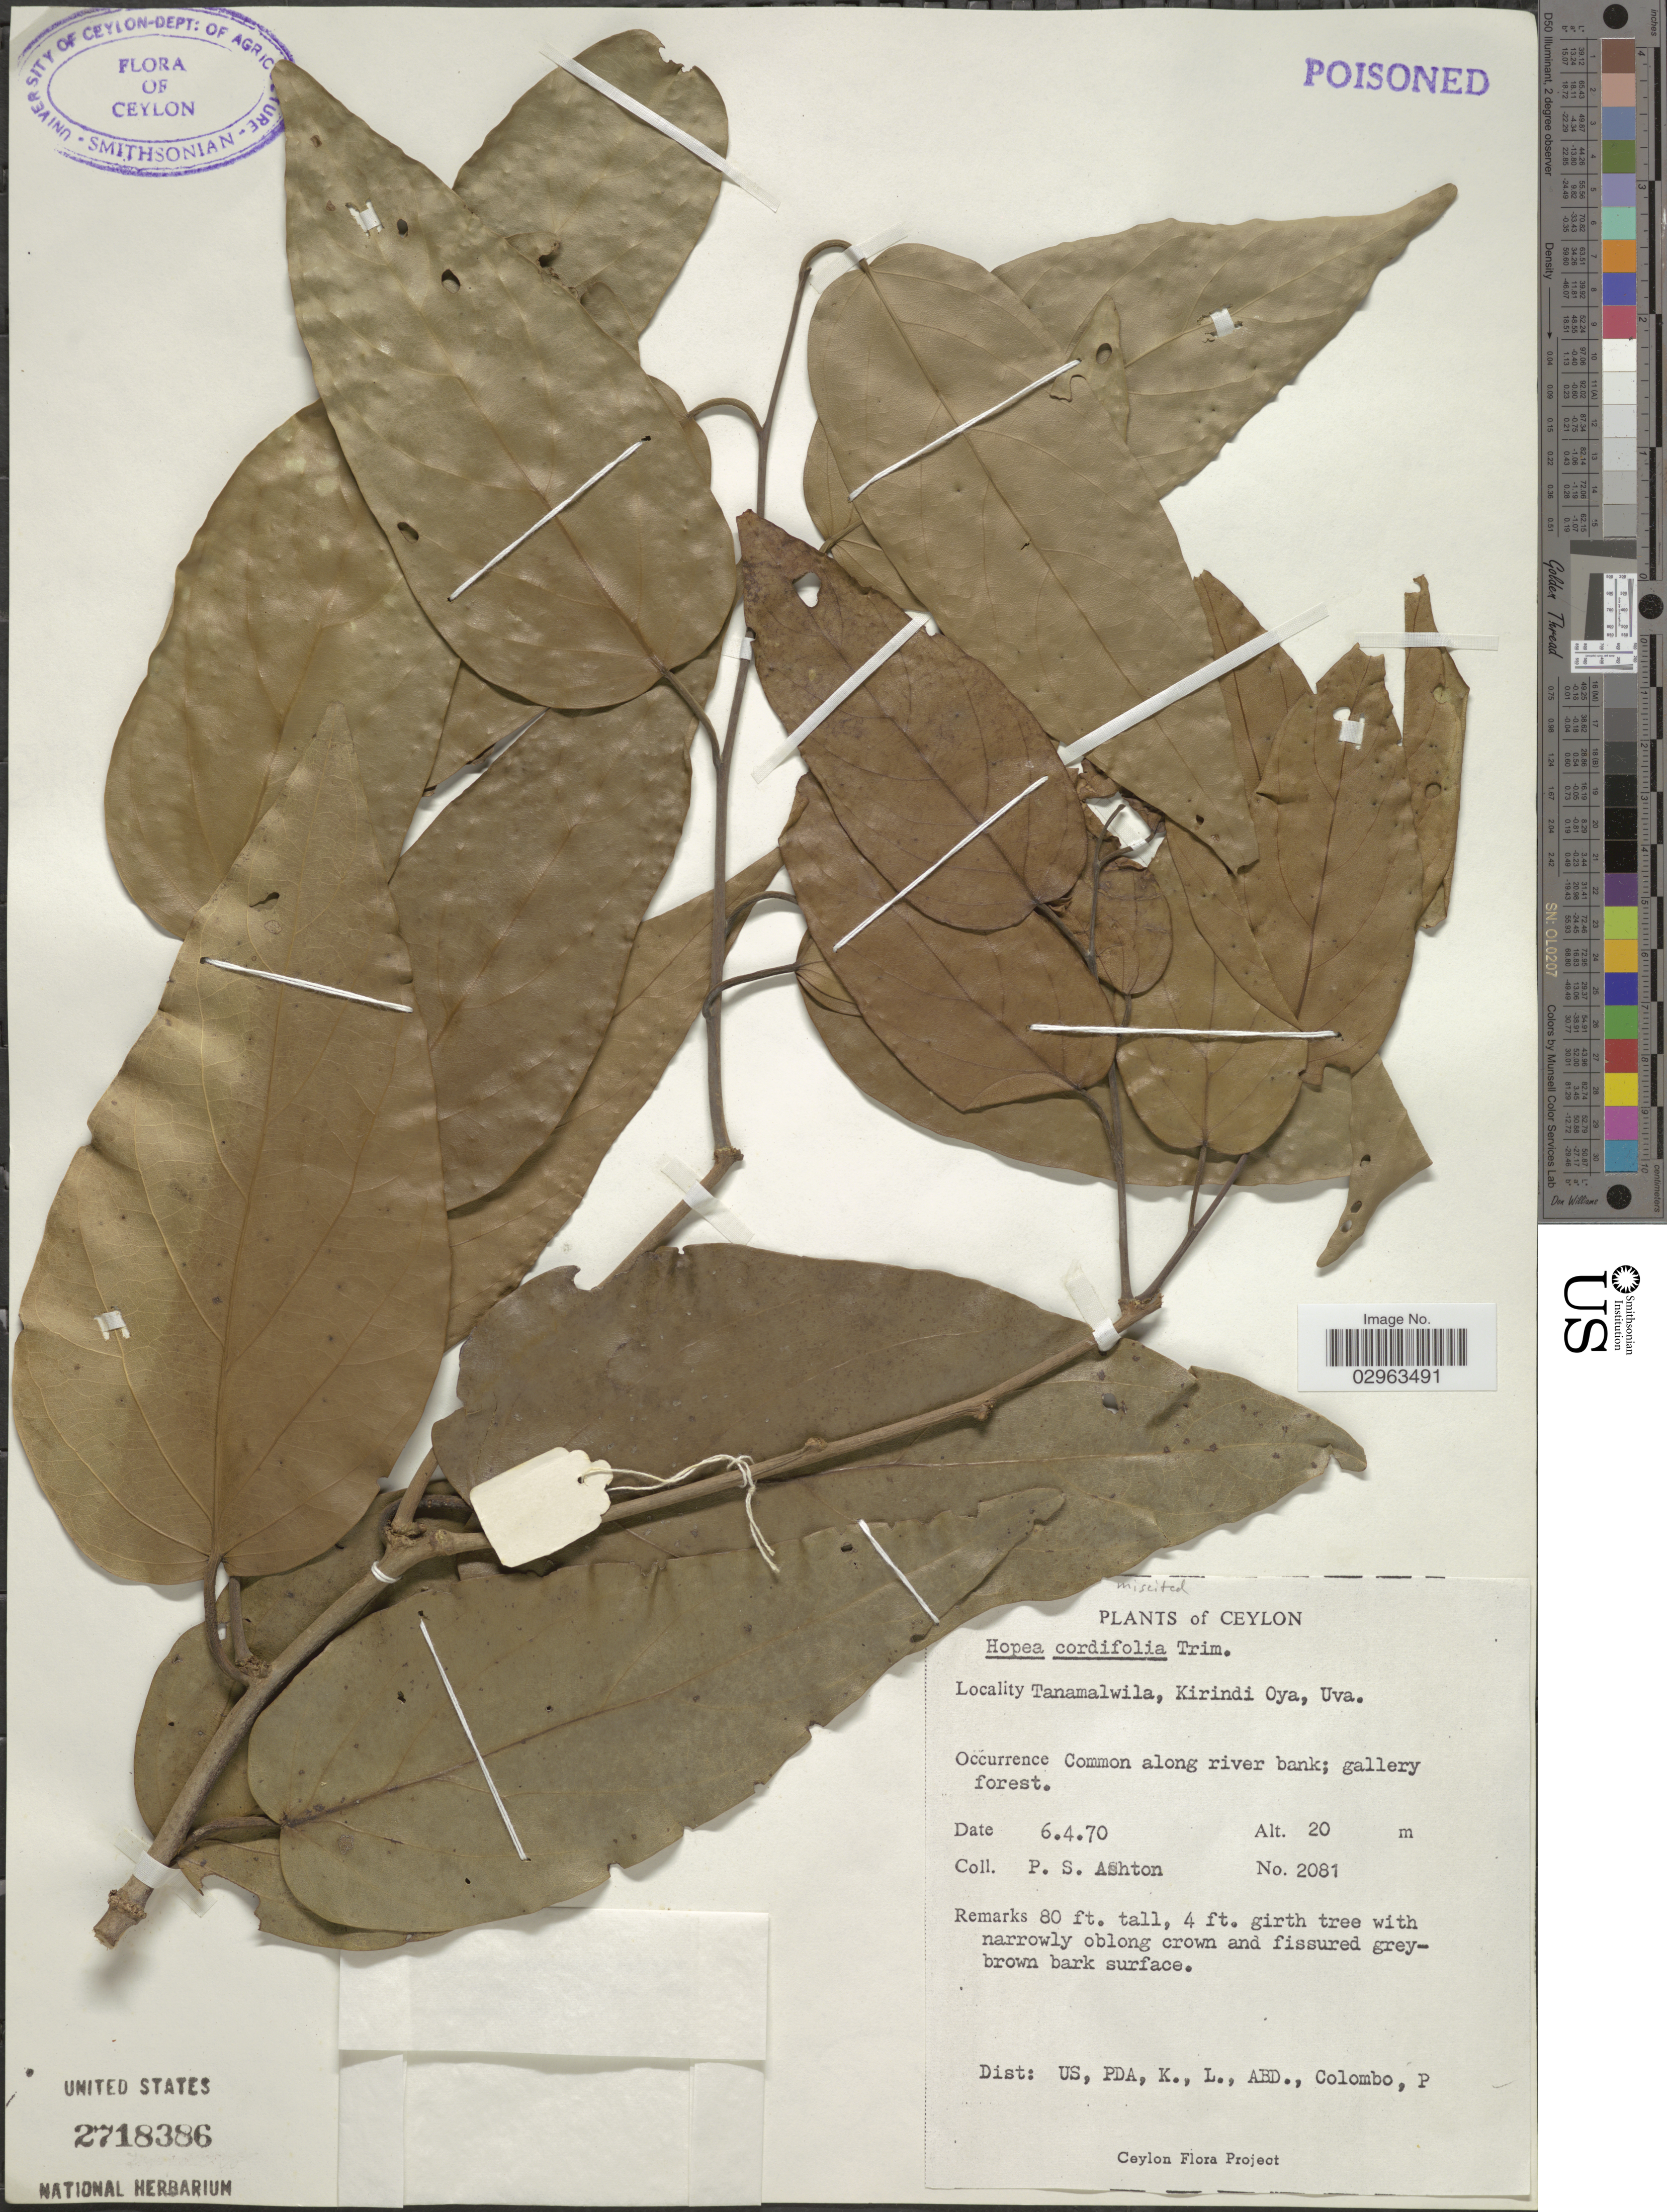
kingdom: Plantae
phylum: Tracheophyta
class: Magnoliopsida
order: Malvales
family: Dipterocarpaceae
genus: Hopea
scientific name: Hopea cordifolia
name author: Trimen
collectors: P. S. Ashton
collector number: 2081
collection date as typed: Transcribed d/m/y: 6/4/70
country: Sri Lanka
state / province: Uva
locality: Ceylon. Tanamalwila, Kirindi Oya.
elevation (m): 20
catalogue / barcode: US 2718386